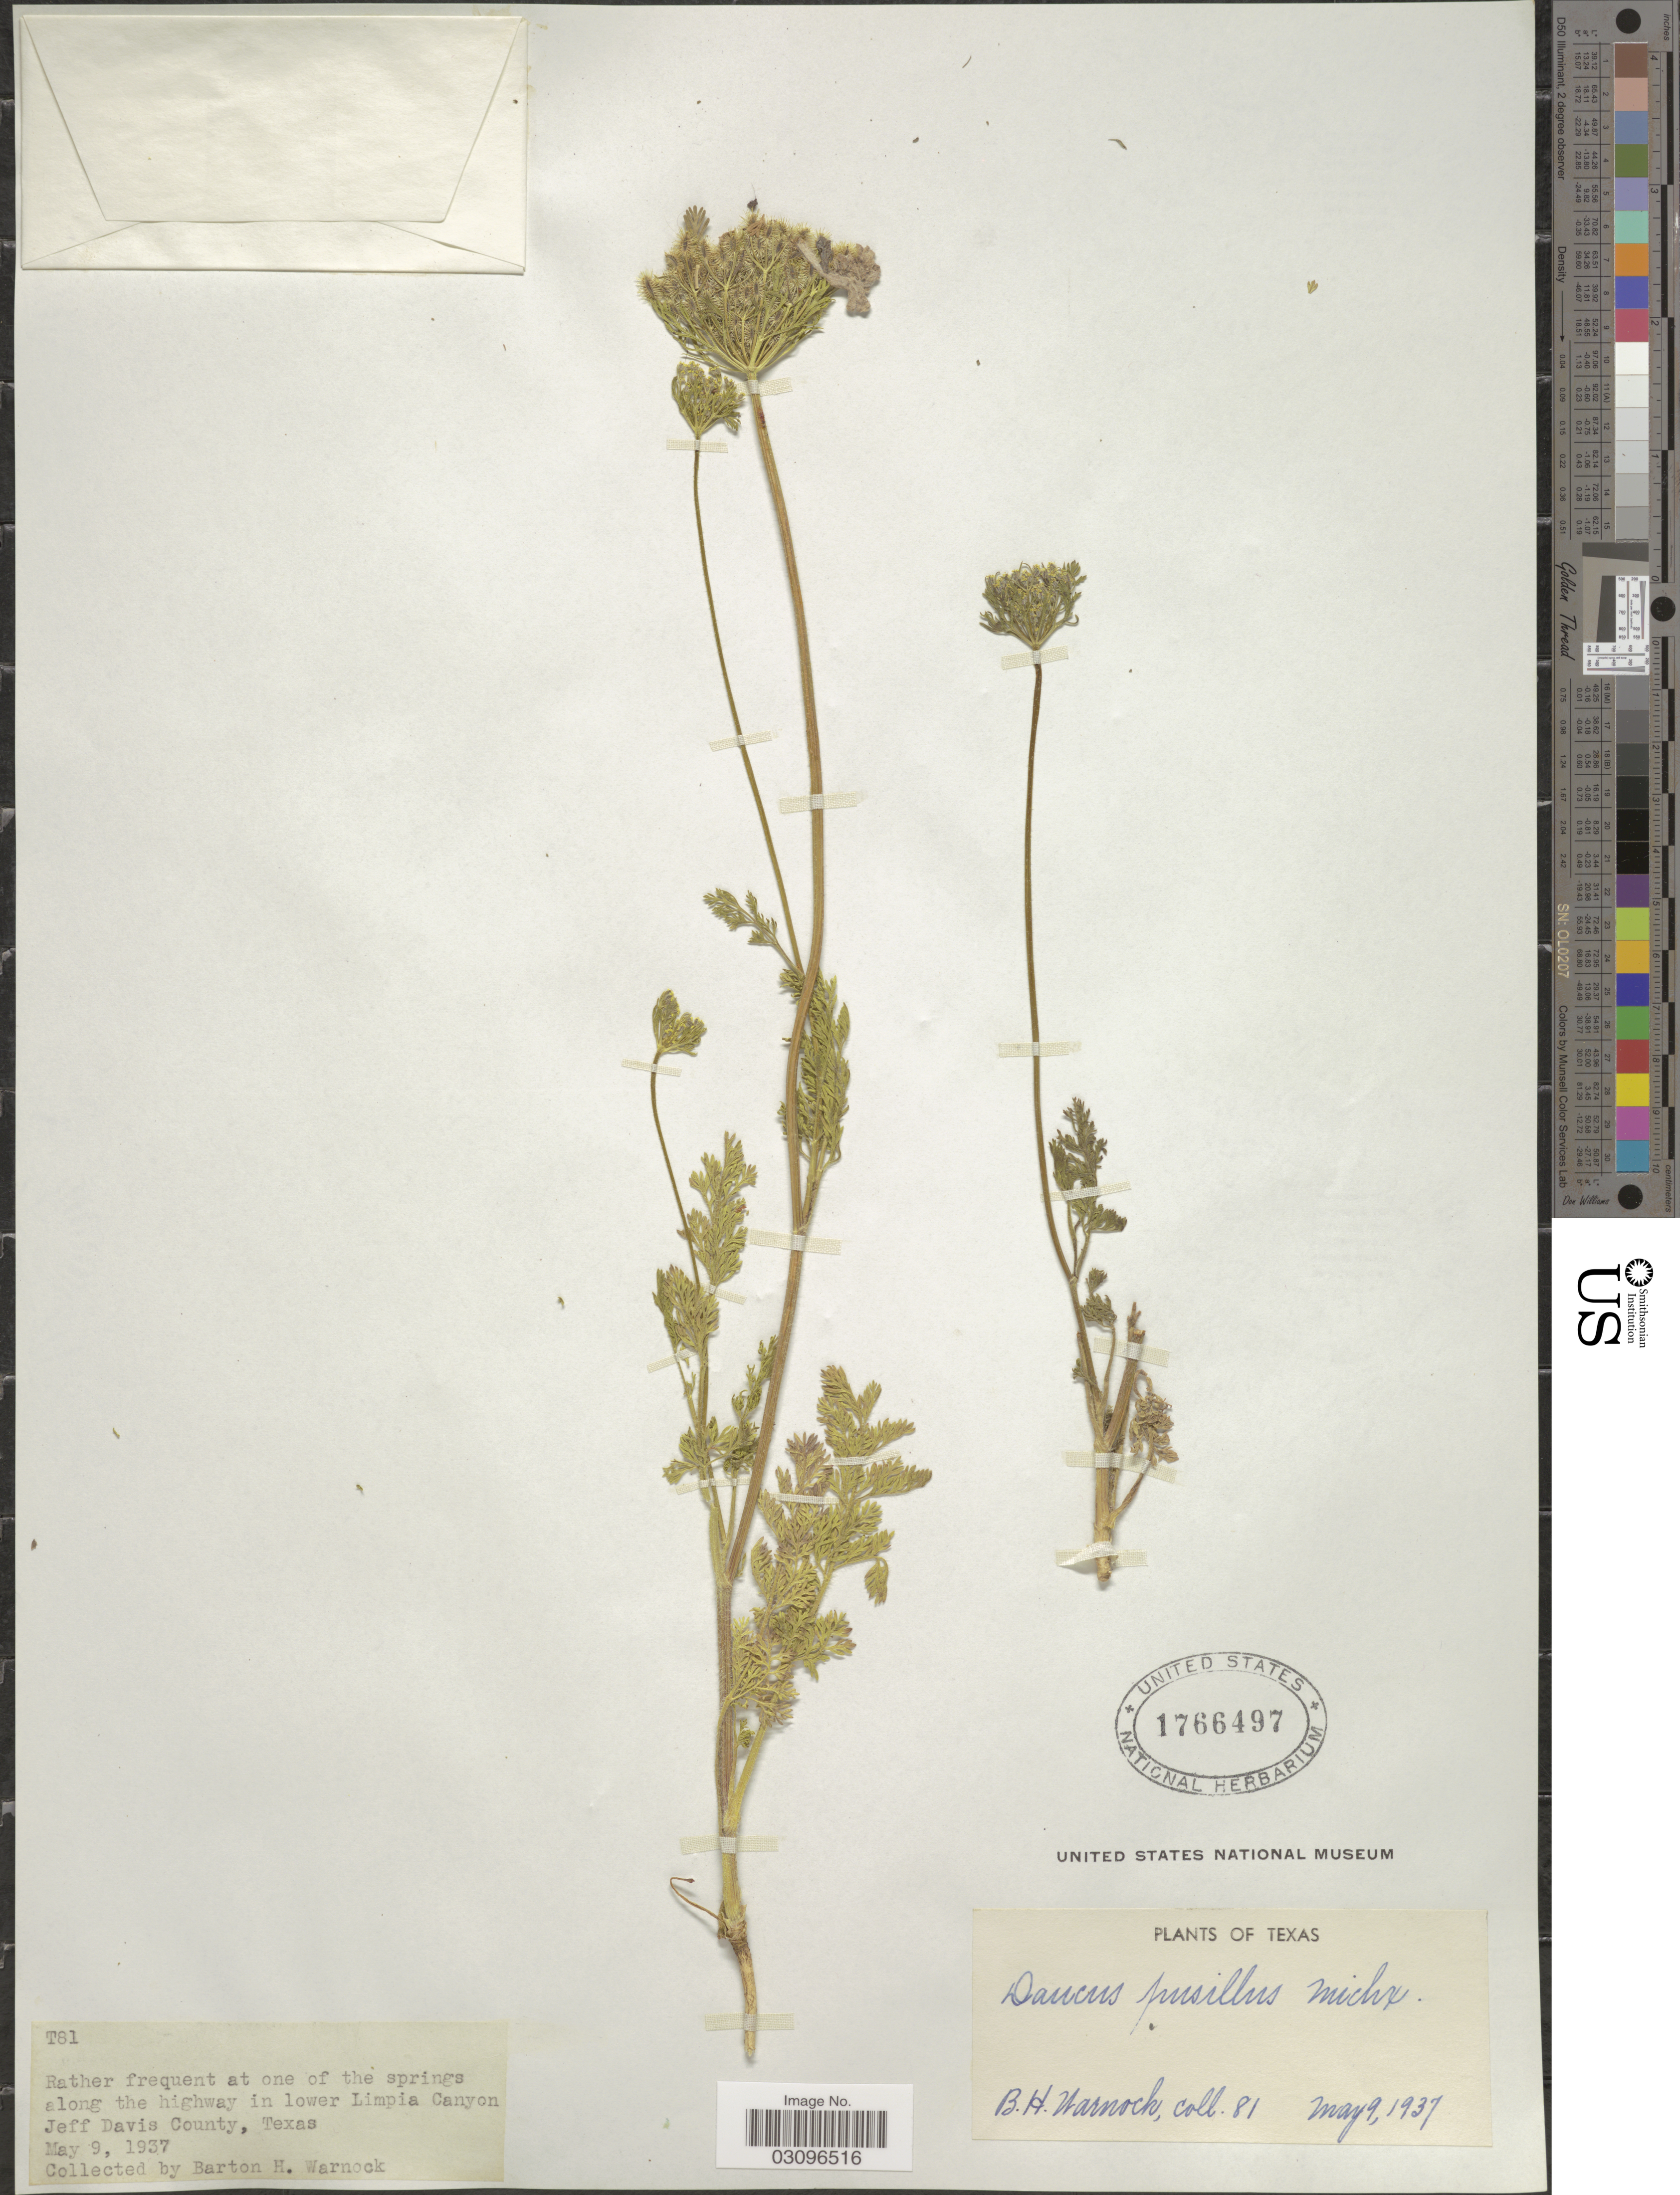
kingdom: Plantae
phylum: Tracheophyta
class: Magnoliopsida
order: Apiales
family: Apiaceae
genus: Daucus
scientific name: Daucus pusillus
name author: Michx.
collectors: B. H. Warnock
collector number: T81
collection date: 1937-05-09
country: United States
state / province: Texas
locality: Rather frequent at one of the springs along the highway in lower Limpia Canyon Jeff Davis County.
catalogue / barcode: US 1766497